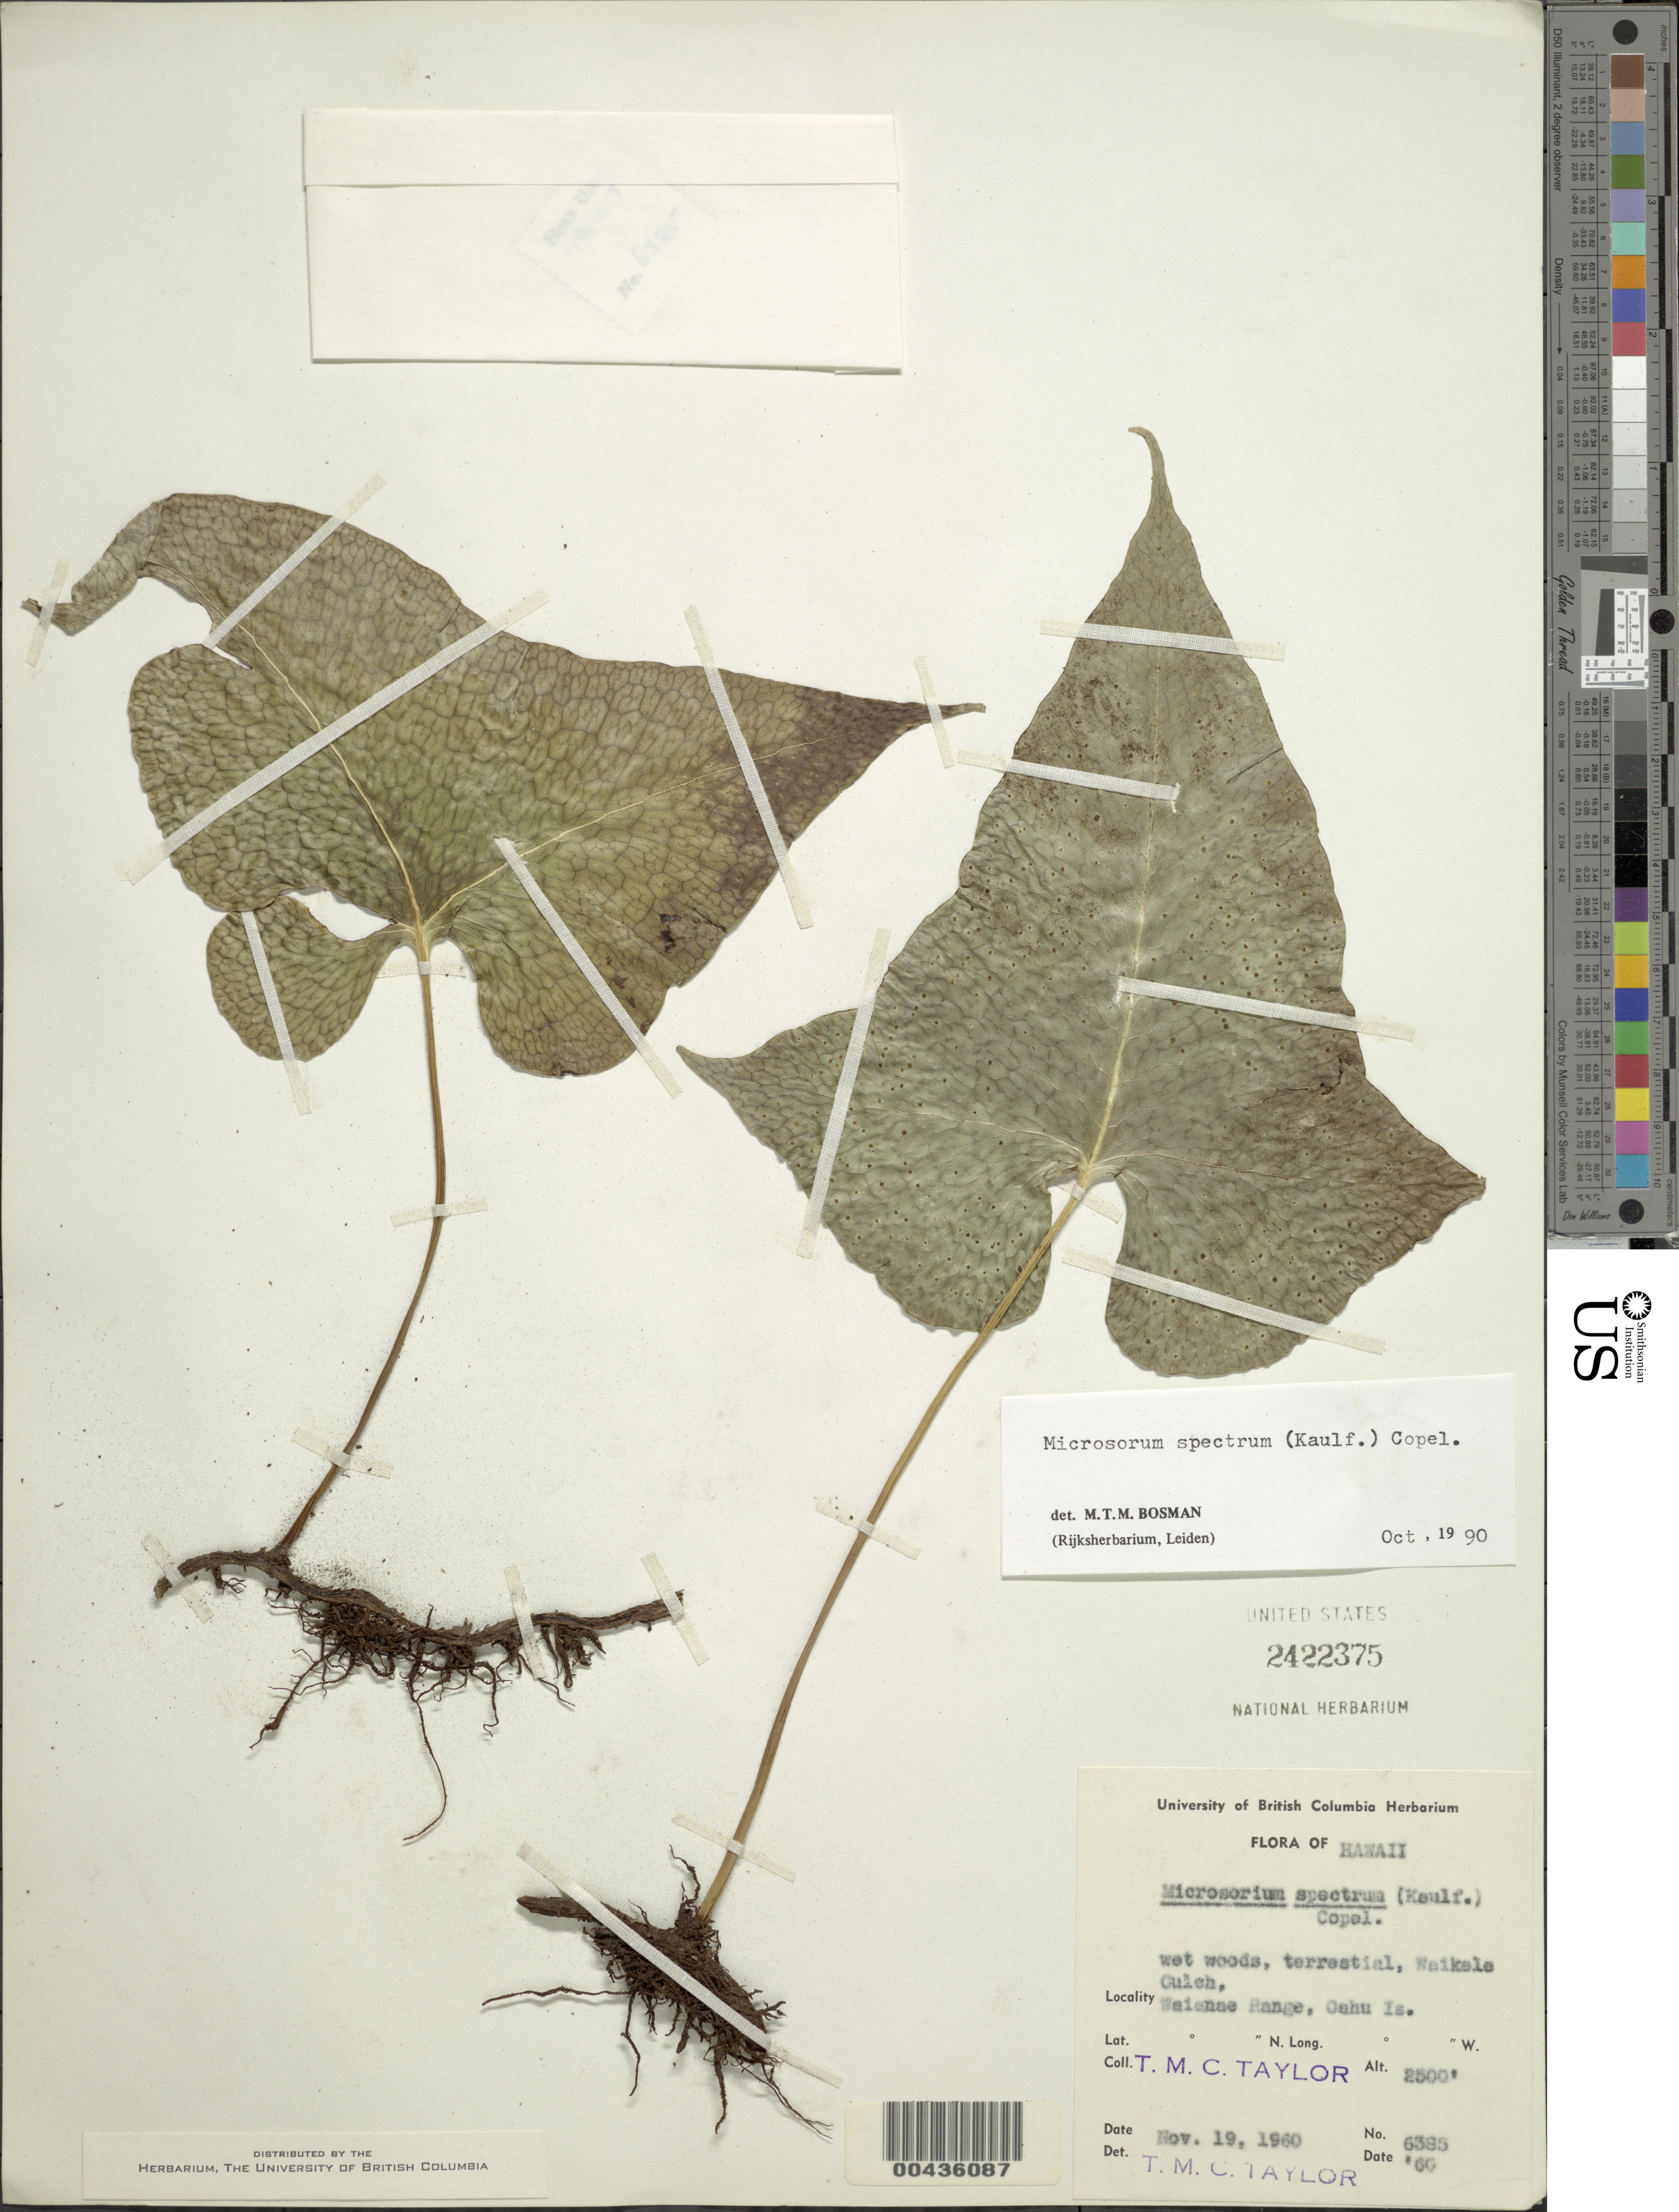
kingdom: Plantae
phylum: Tracheophyta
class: Polypodiopsida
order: Polypodiales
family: Polypodiaceae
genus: Microsorum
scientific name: Microsorum spectrum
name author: (Kaulf.) Copel.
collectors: T. M. C. Taylor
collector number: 6385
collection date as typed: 19 Nov 1960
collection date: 1960-11-19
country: United States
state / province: Hawaii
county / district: Honolulu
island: Oahu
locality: Waianae Range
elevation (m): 762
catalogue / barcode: US 2422375